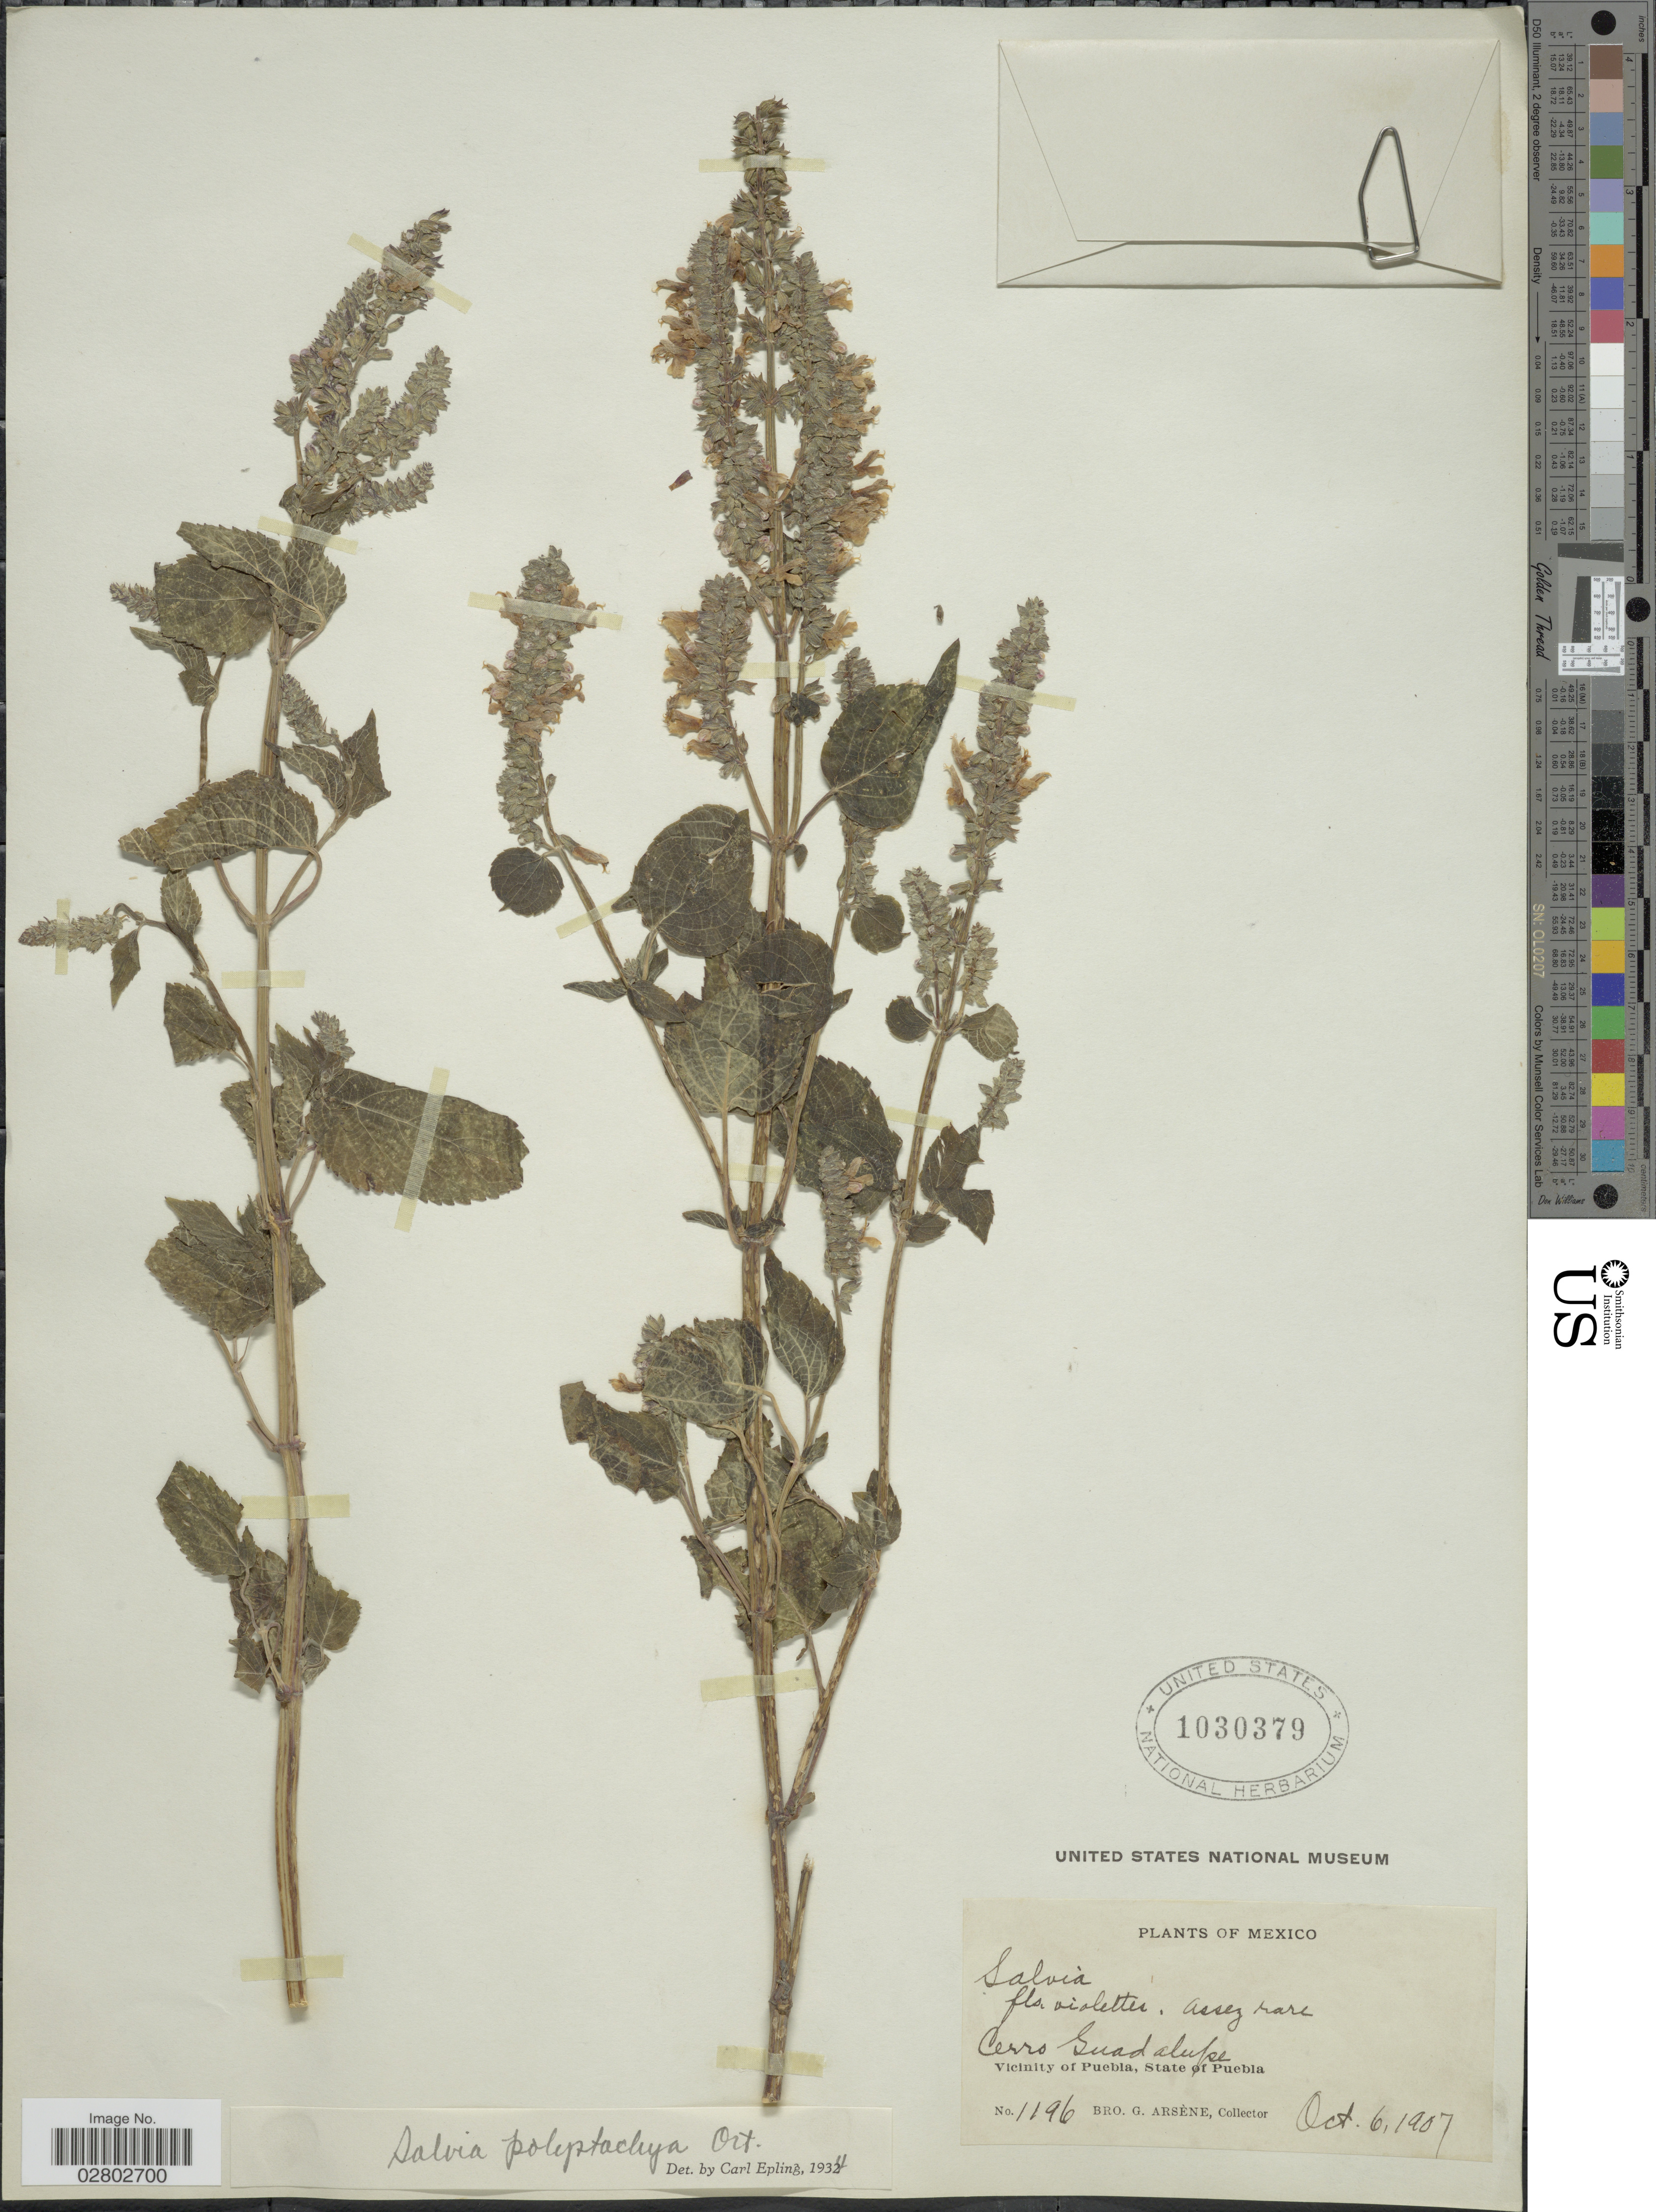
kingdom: Plantae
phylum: Tracheophyta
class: Magnoliopsida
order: Lamiales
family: Lamiaceae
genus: Salvia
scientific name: Salvia polystachya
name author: Cav.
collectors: Bro. G. Arsène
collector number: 1196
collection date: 1907-10-06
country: Mexico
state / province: Puebla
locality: Cerro Guadalupe, Vicinity of Puebla.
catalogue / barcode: US 1030379